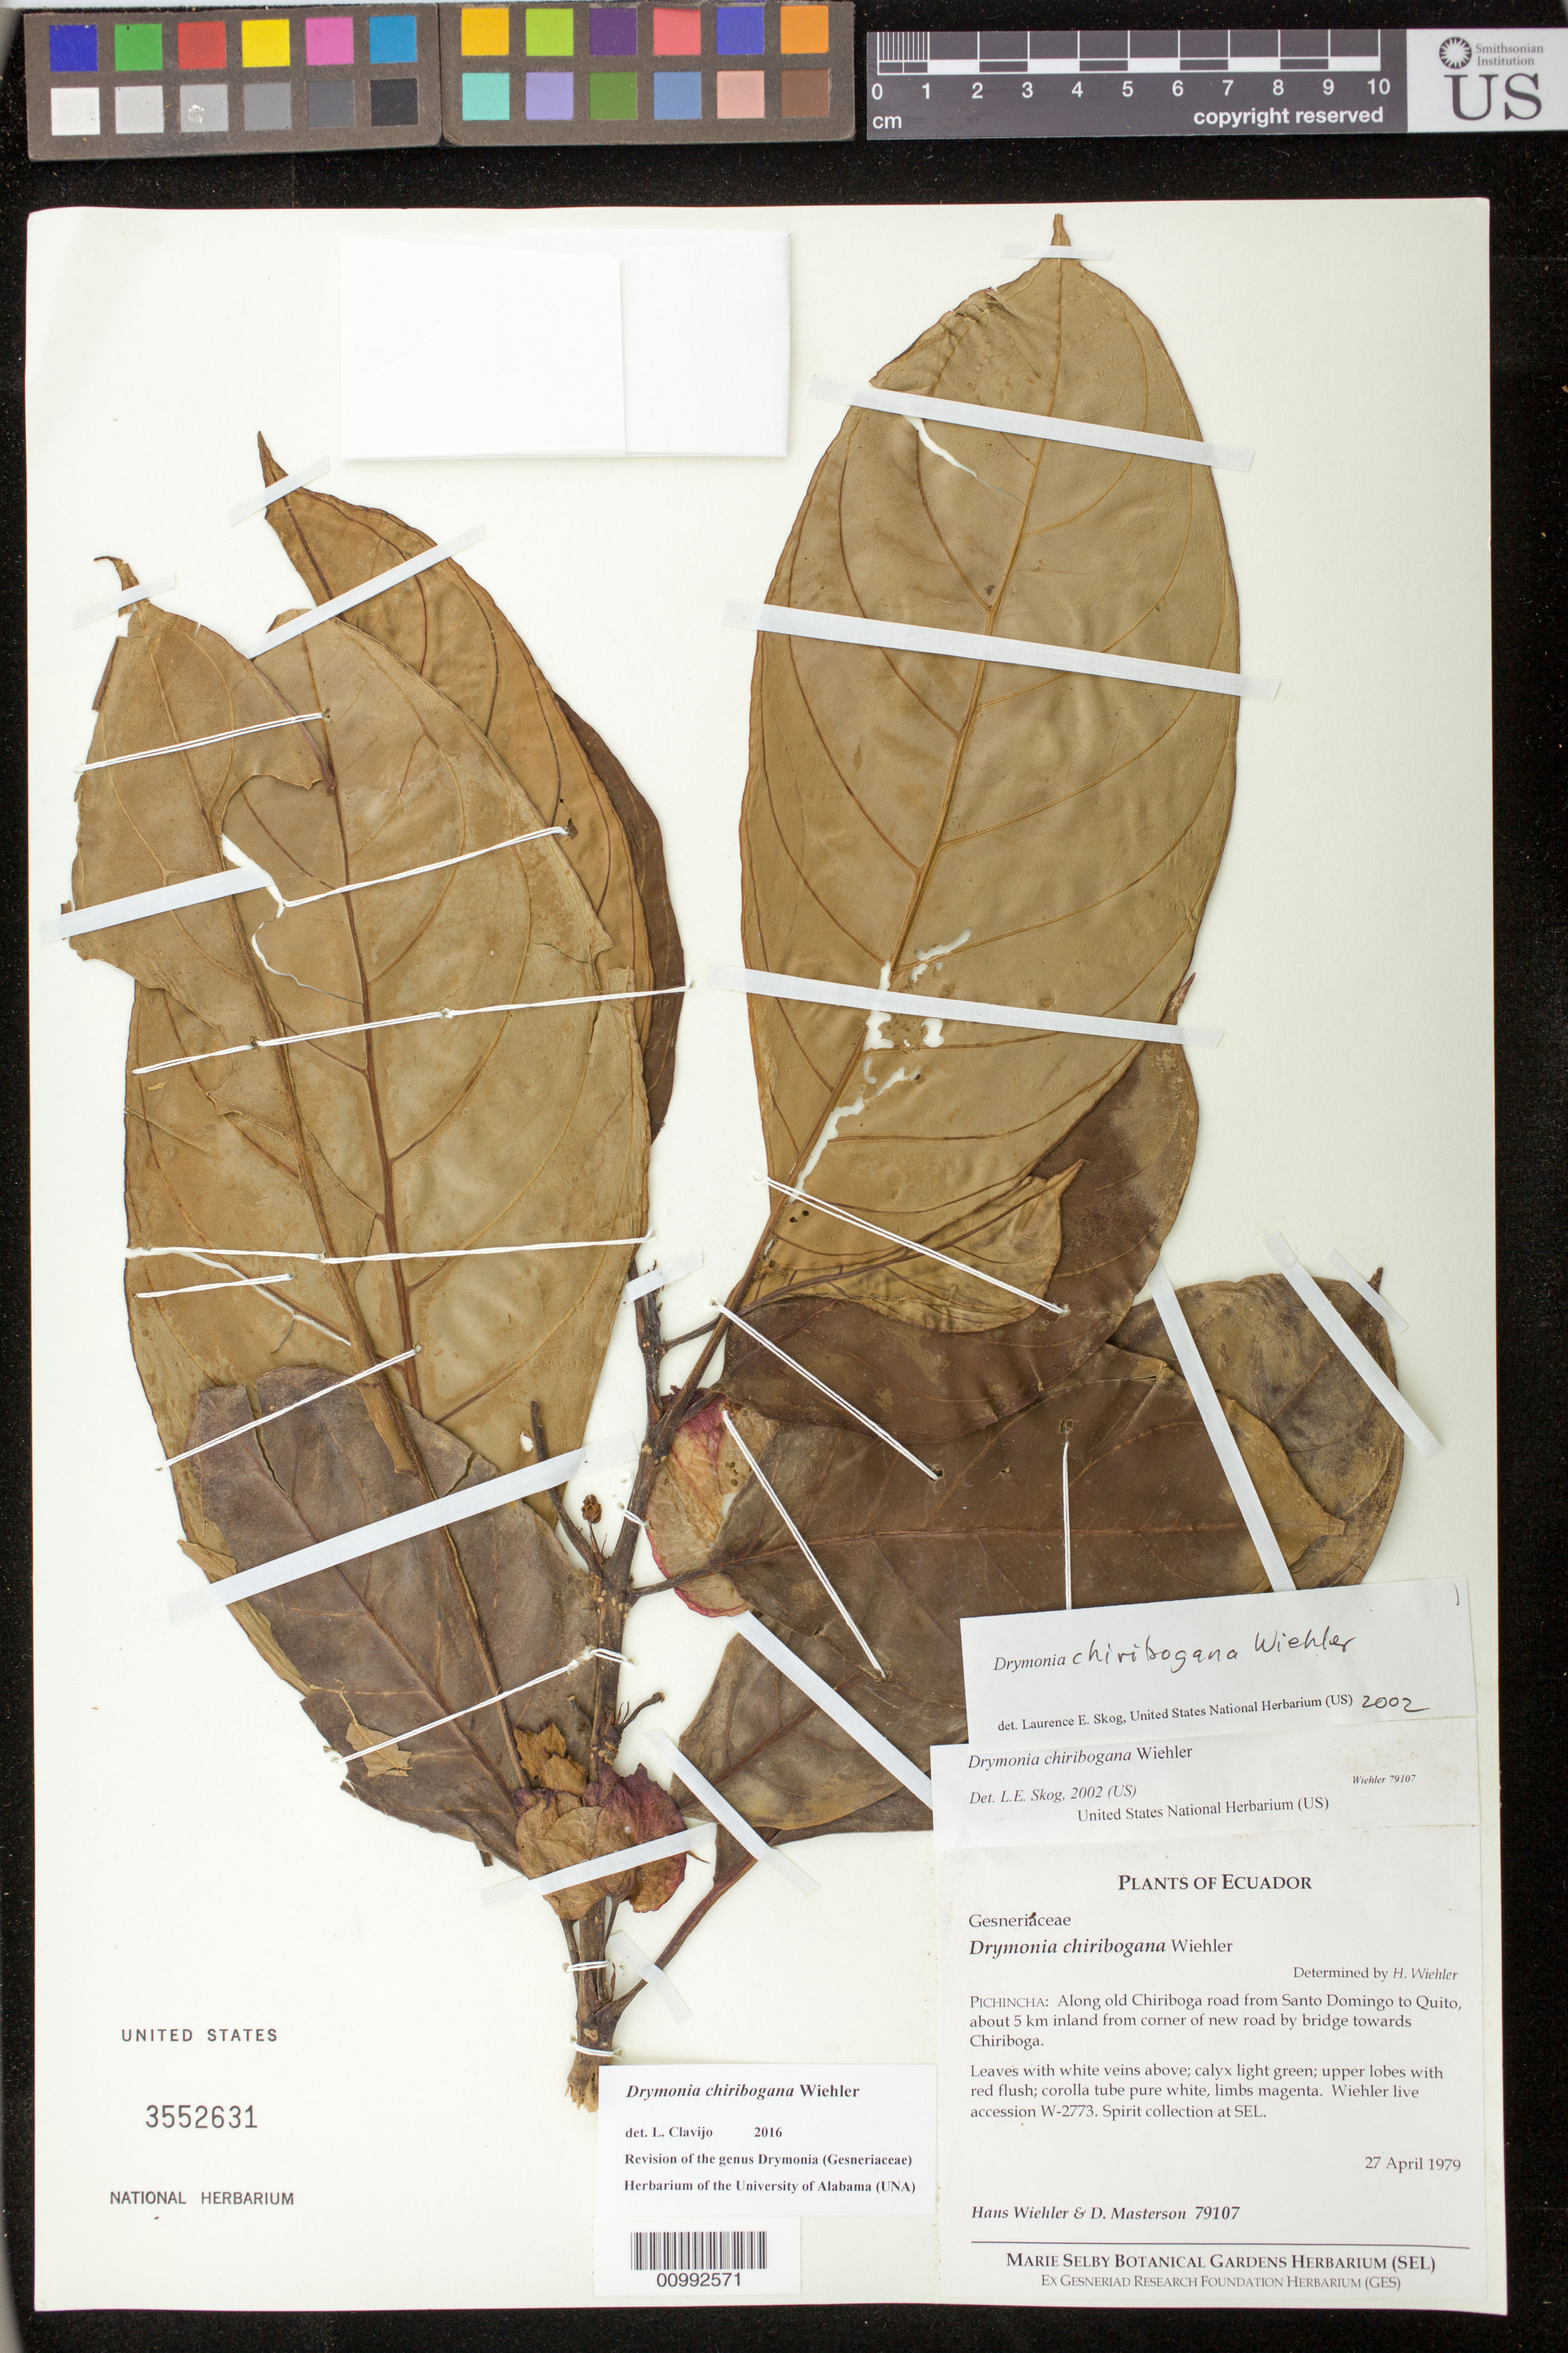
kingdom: Plantae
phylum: Tracheophyta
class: Magnoliopsida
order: Lamiales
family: Gesneriaceae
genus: Drymonia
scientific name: Drymonia chiribogana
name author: Wiehler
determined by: Skog, Laurence E.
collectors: H. J. Wiehler & D. Masterson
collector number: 79107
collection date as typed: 27 Apr 1979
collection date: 1979-04-27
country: Ecuador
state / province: Pichincha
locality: Pichincha: along old Chiriboga road from Santo Domingo to Quito, about 5 km inland from corner of new road by bridge towards Chiriboga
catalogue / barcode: US 3552631